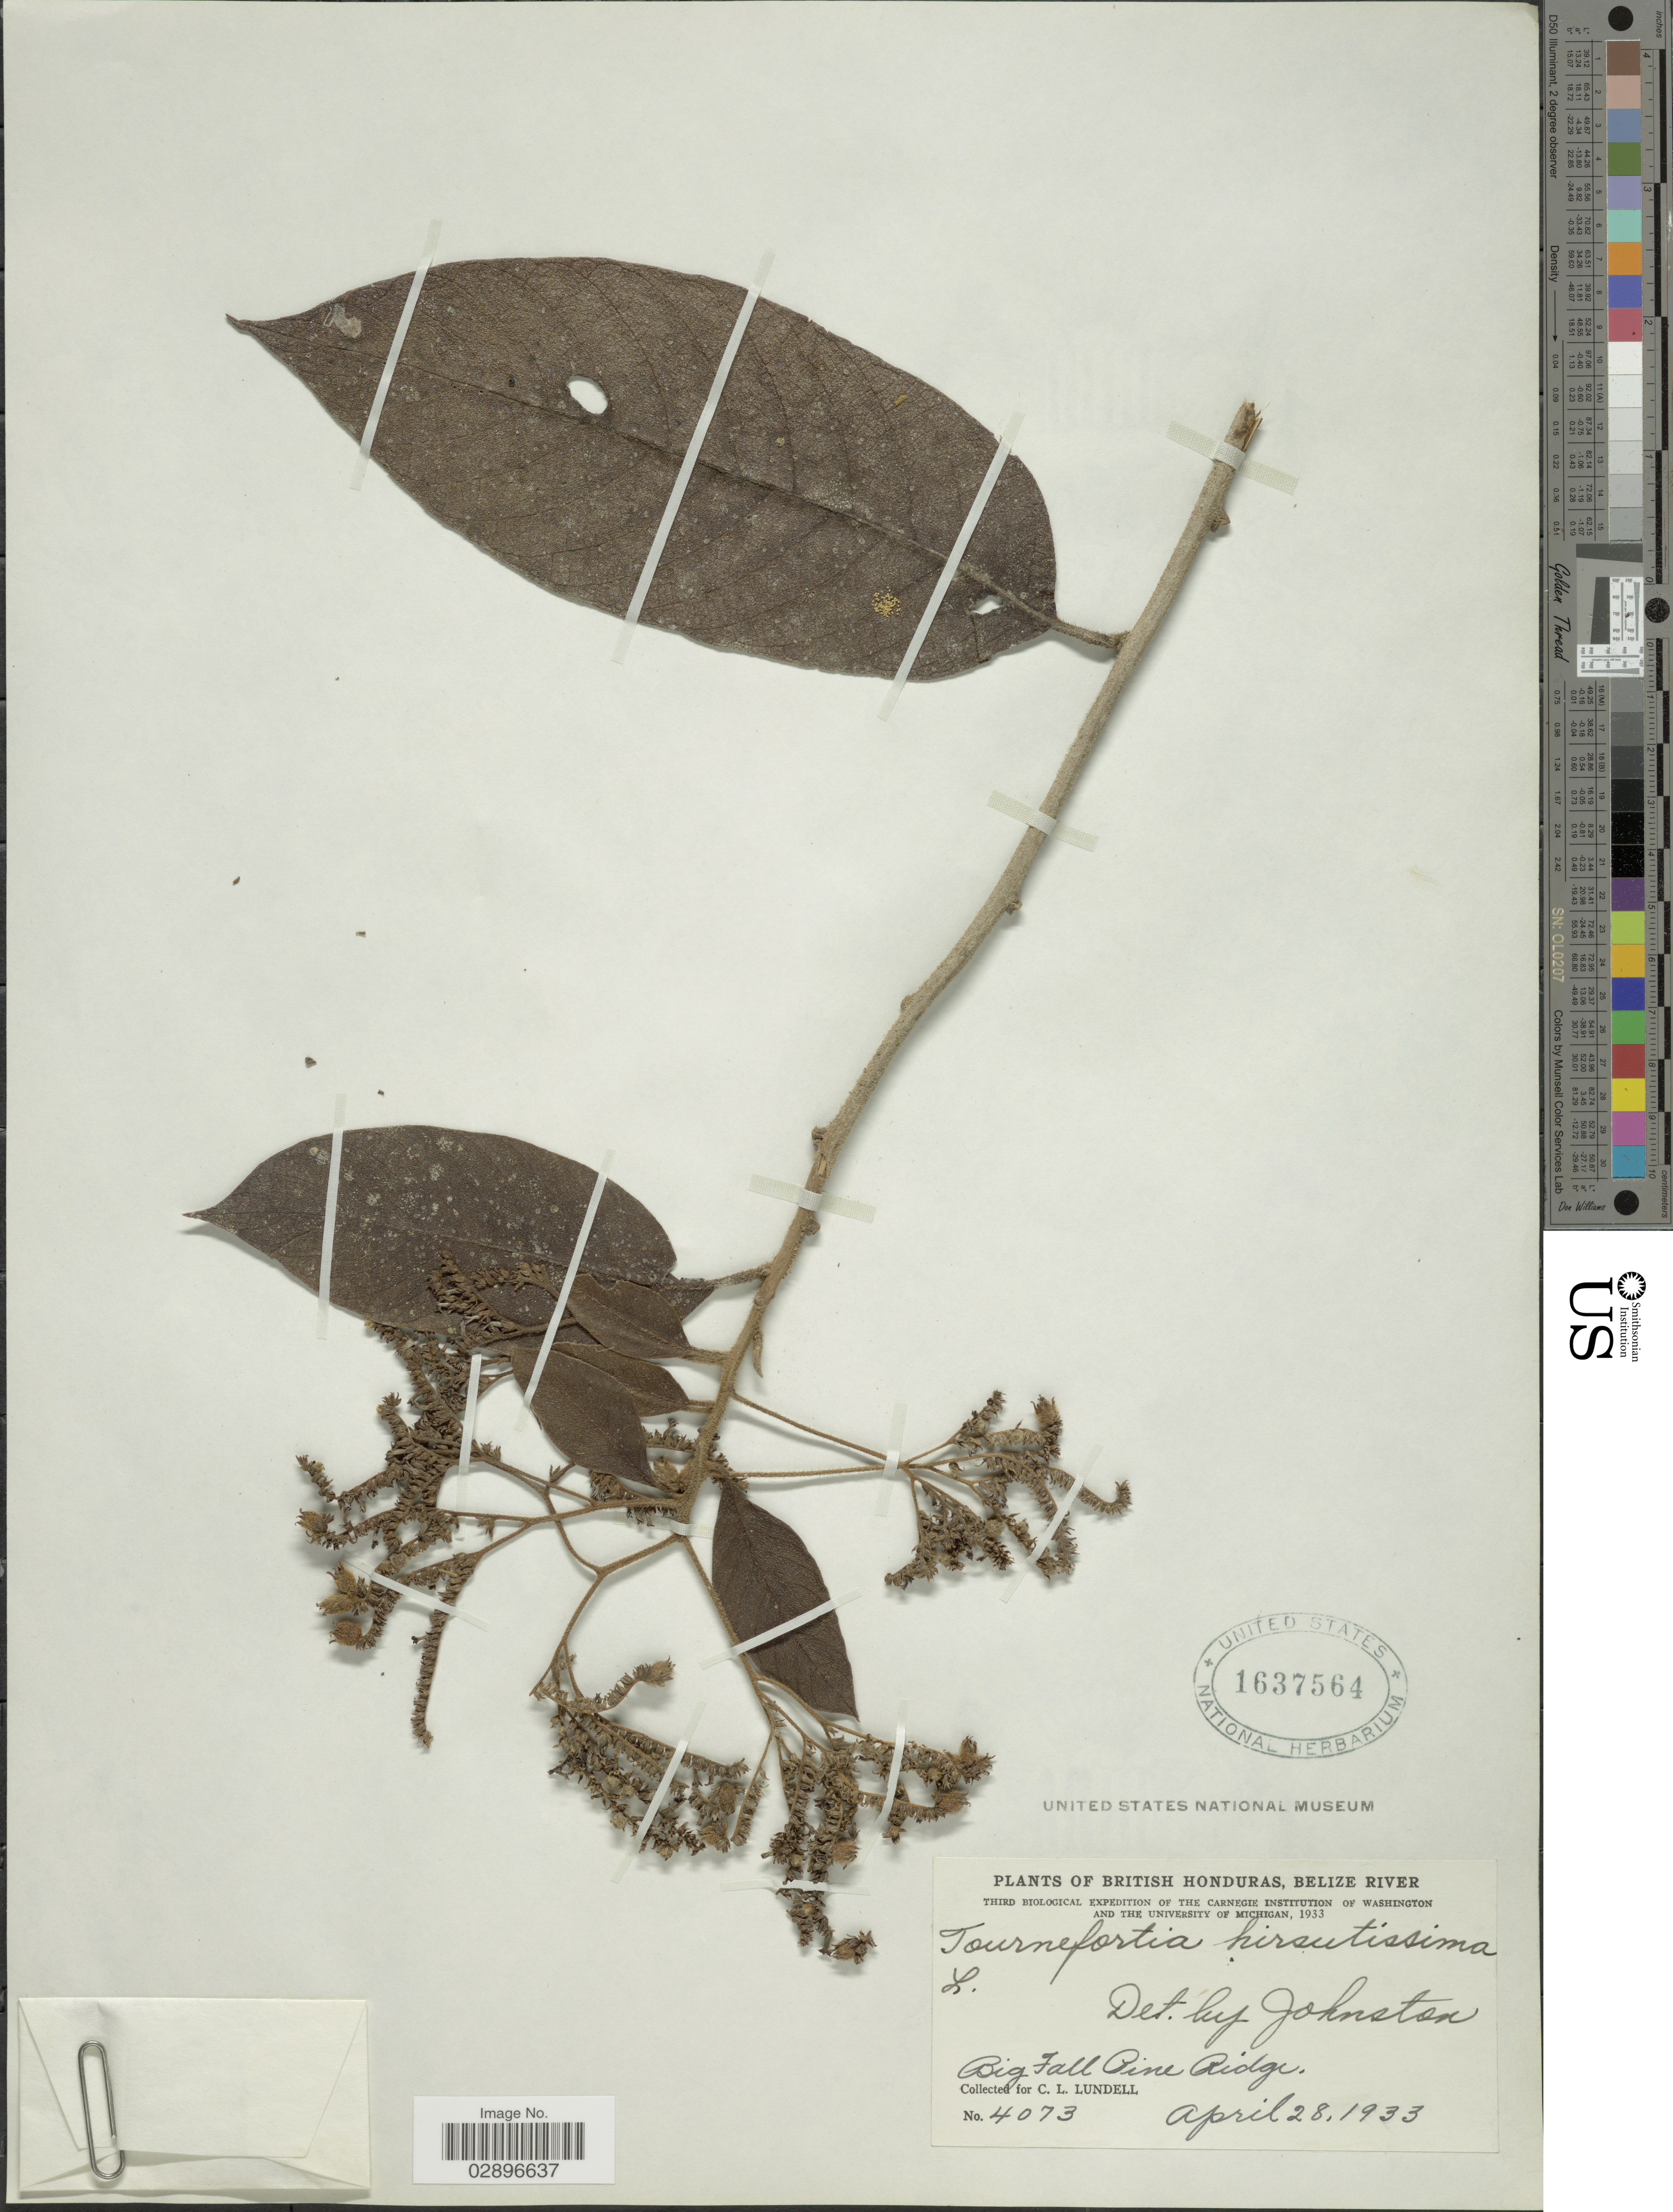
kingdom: Plantae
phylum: Tracheophyta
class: Magnoliopsida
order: Boraginales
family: Heliotropiaceae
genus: Tournefortia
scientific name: Tournefortia hirsutissima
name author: L.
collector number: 4073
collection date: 1933-04-28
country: Belize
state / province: Belize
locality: British Honduras, Belize River. Big Fall Pine Ridge.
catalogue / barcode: US 1637564